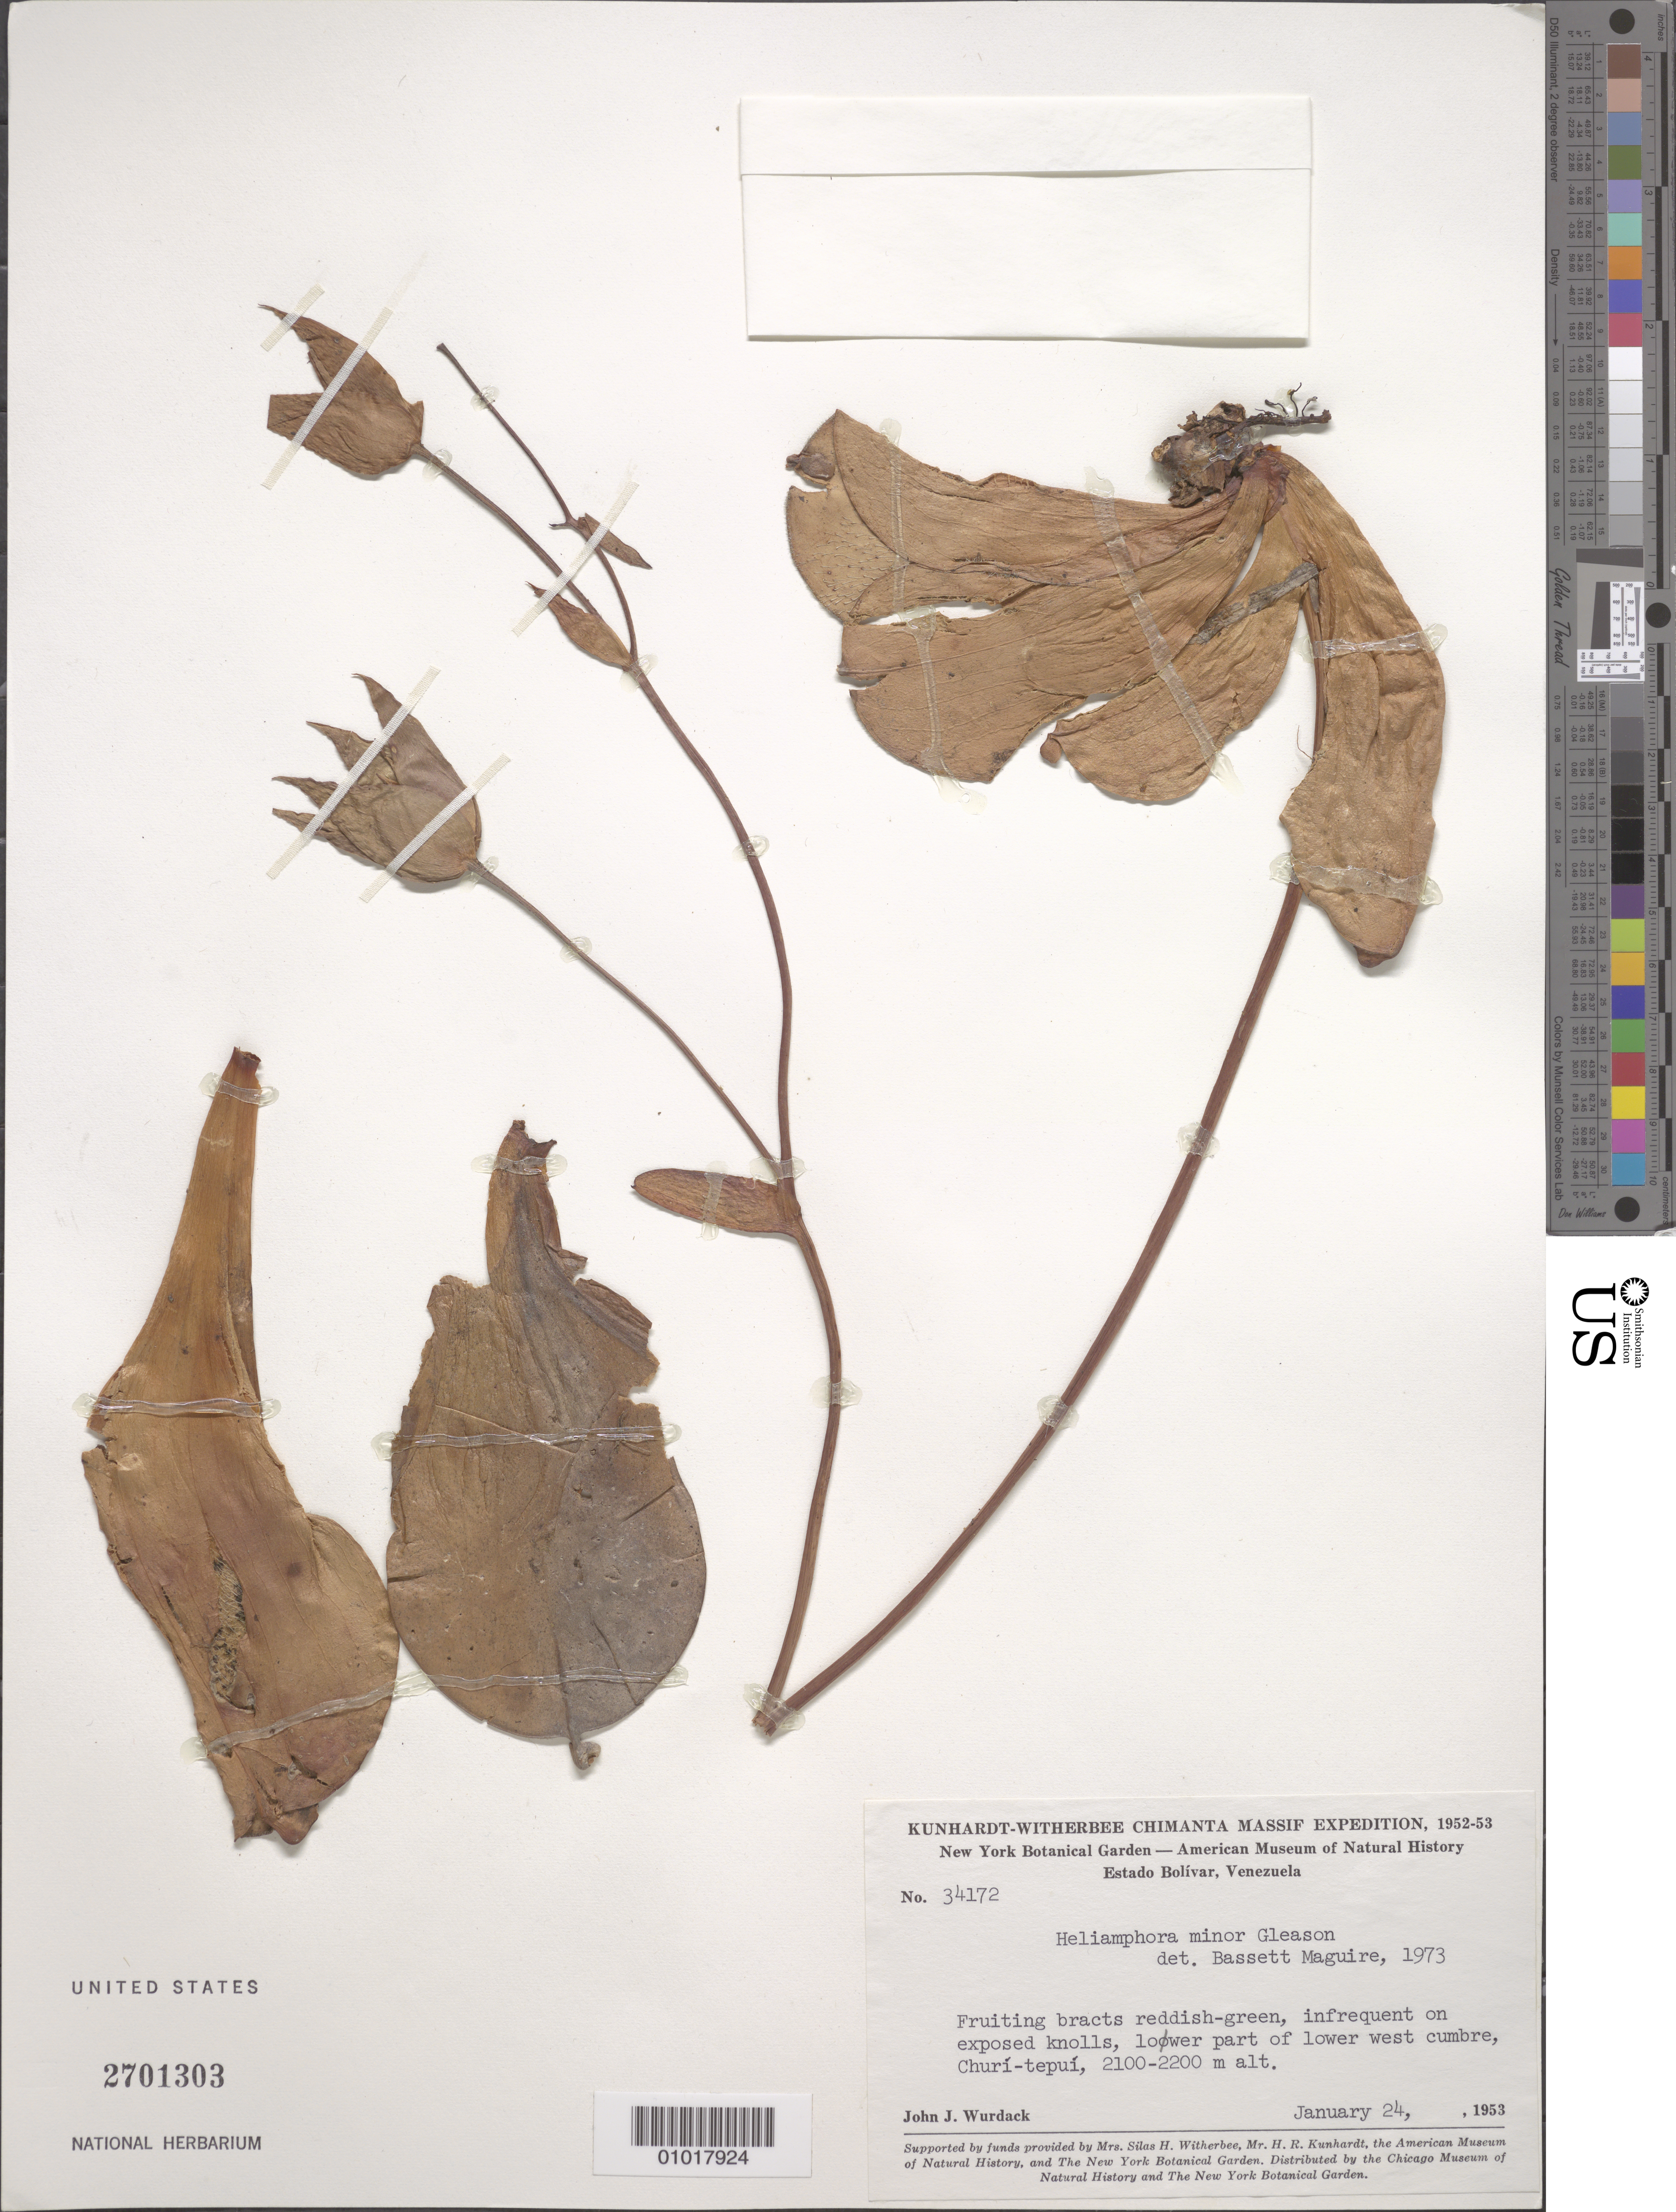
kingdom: Plantae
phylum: Tracheophyta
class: Magnoliopsida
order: Ericales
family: Sarraceniaceae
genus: Heliamphora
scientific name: Heliamphora minor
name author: Gleason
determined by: Maguire, Bassett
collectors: J. J. Wurdack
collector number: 34172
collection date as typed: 24-Jan-53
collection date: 1953-01-24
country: Venezuela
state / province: Bolívar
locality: Churi-tepui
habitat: Lower part of lower west cumbre.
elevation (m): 2100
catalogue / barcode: US 1701303